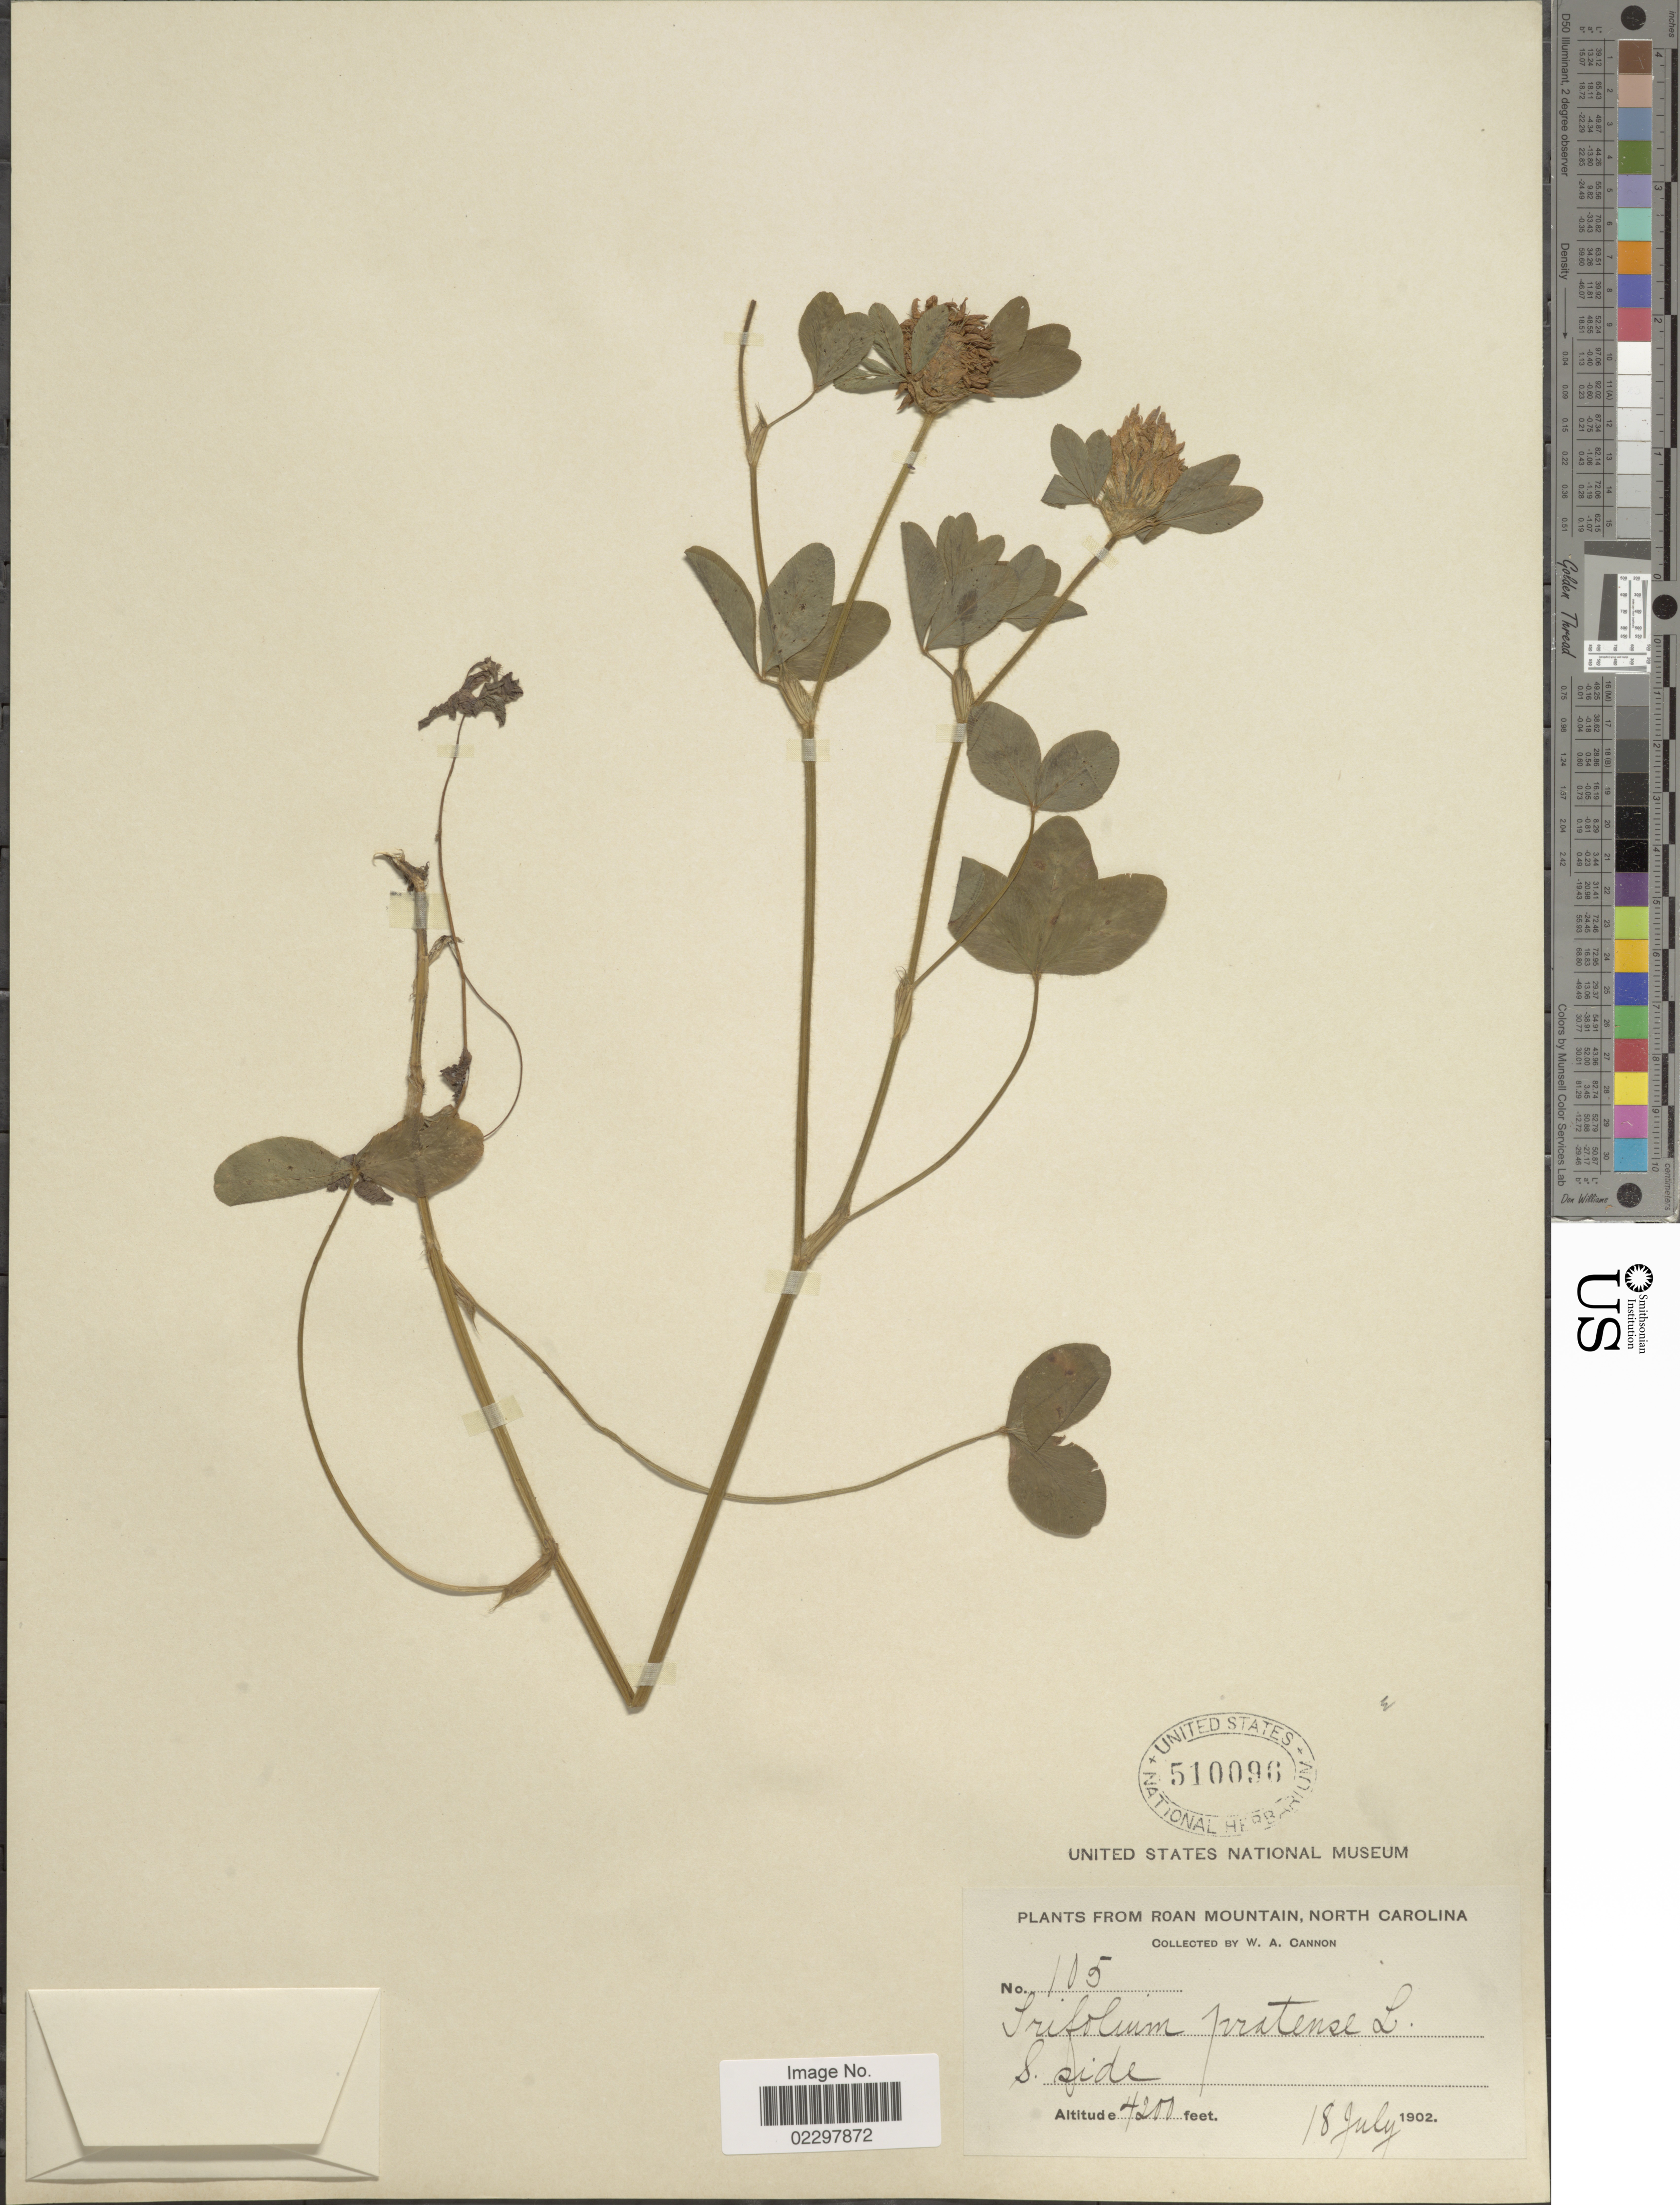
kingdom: Plantae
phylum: Tracheophyta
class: Magnoliopsida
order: Fabales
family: Fabaceae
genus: Trifolium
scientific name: Trifolium pratense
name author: L.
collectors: W. Cannon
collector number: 105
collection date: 1902-07-18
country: United States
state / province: North Carolina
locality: Roan Mountain, S. side.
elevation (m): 1280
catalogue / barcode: US 510096